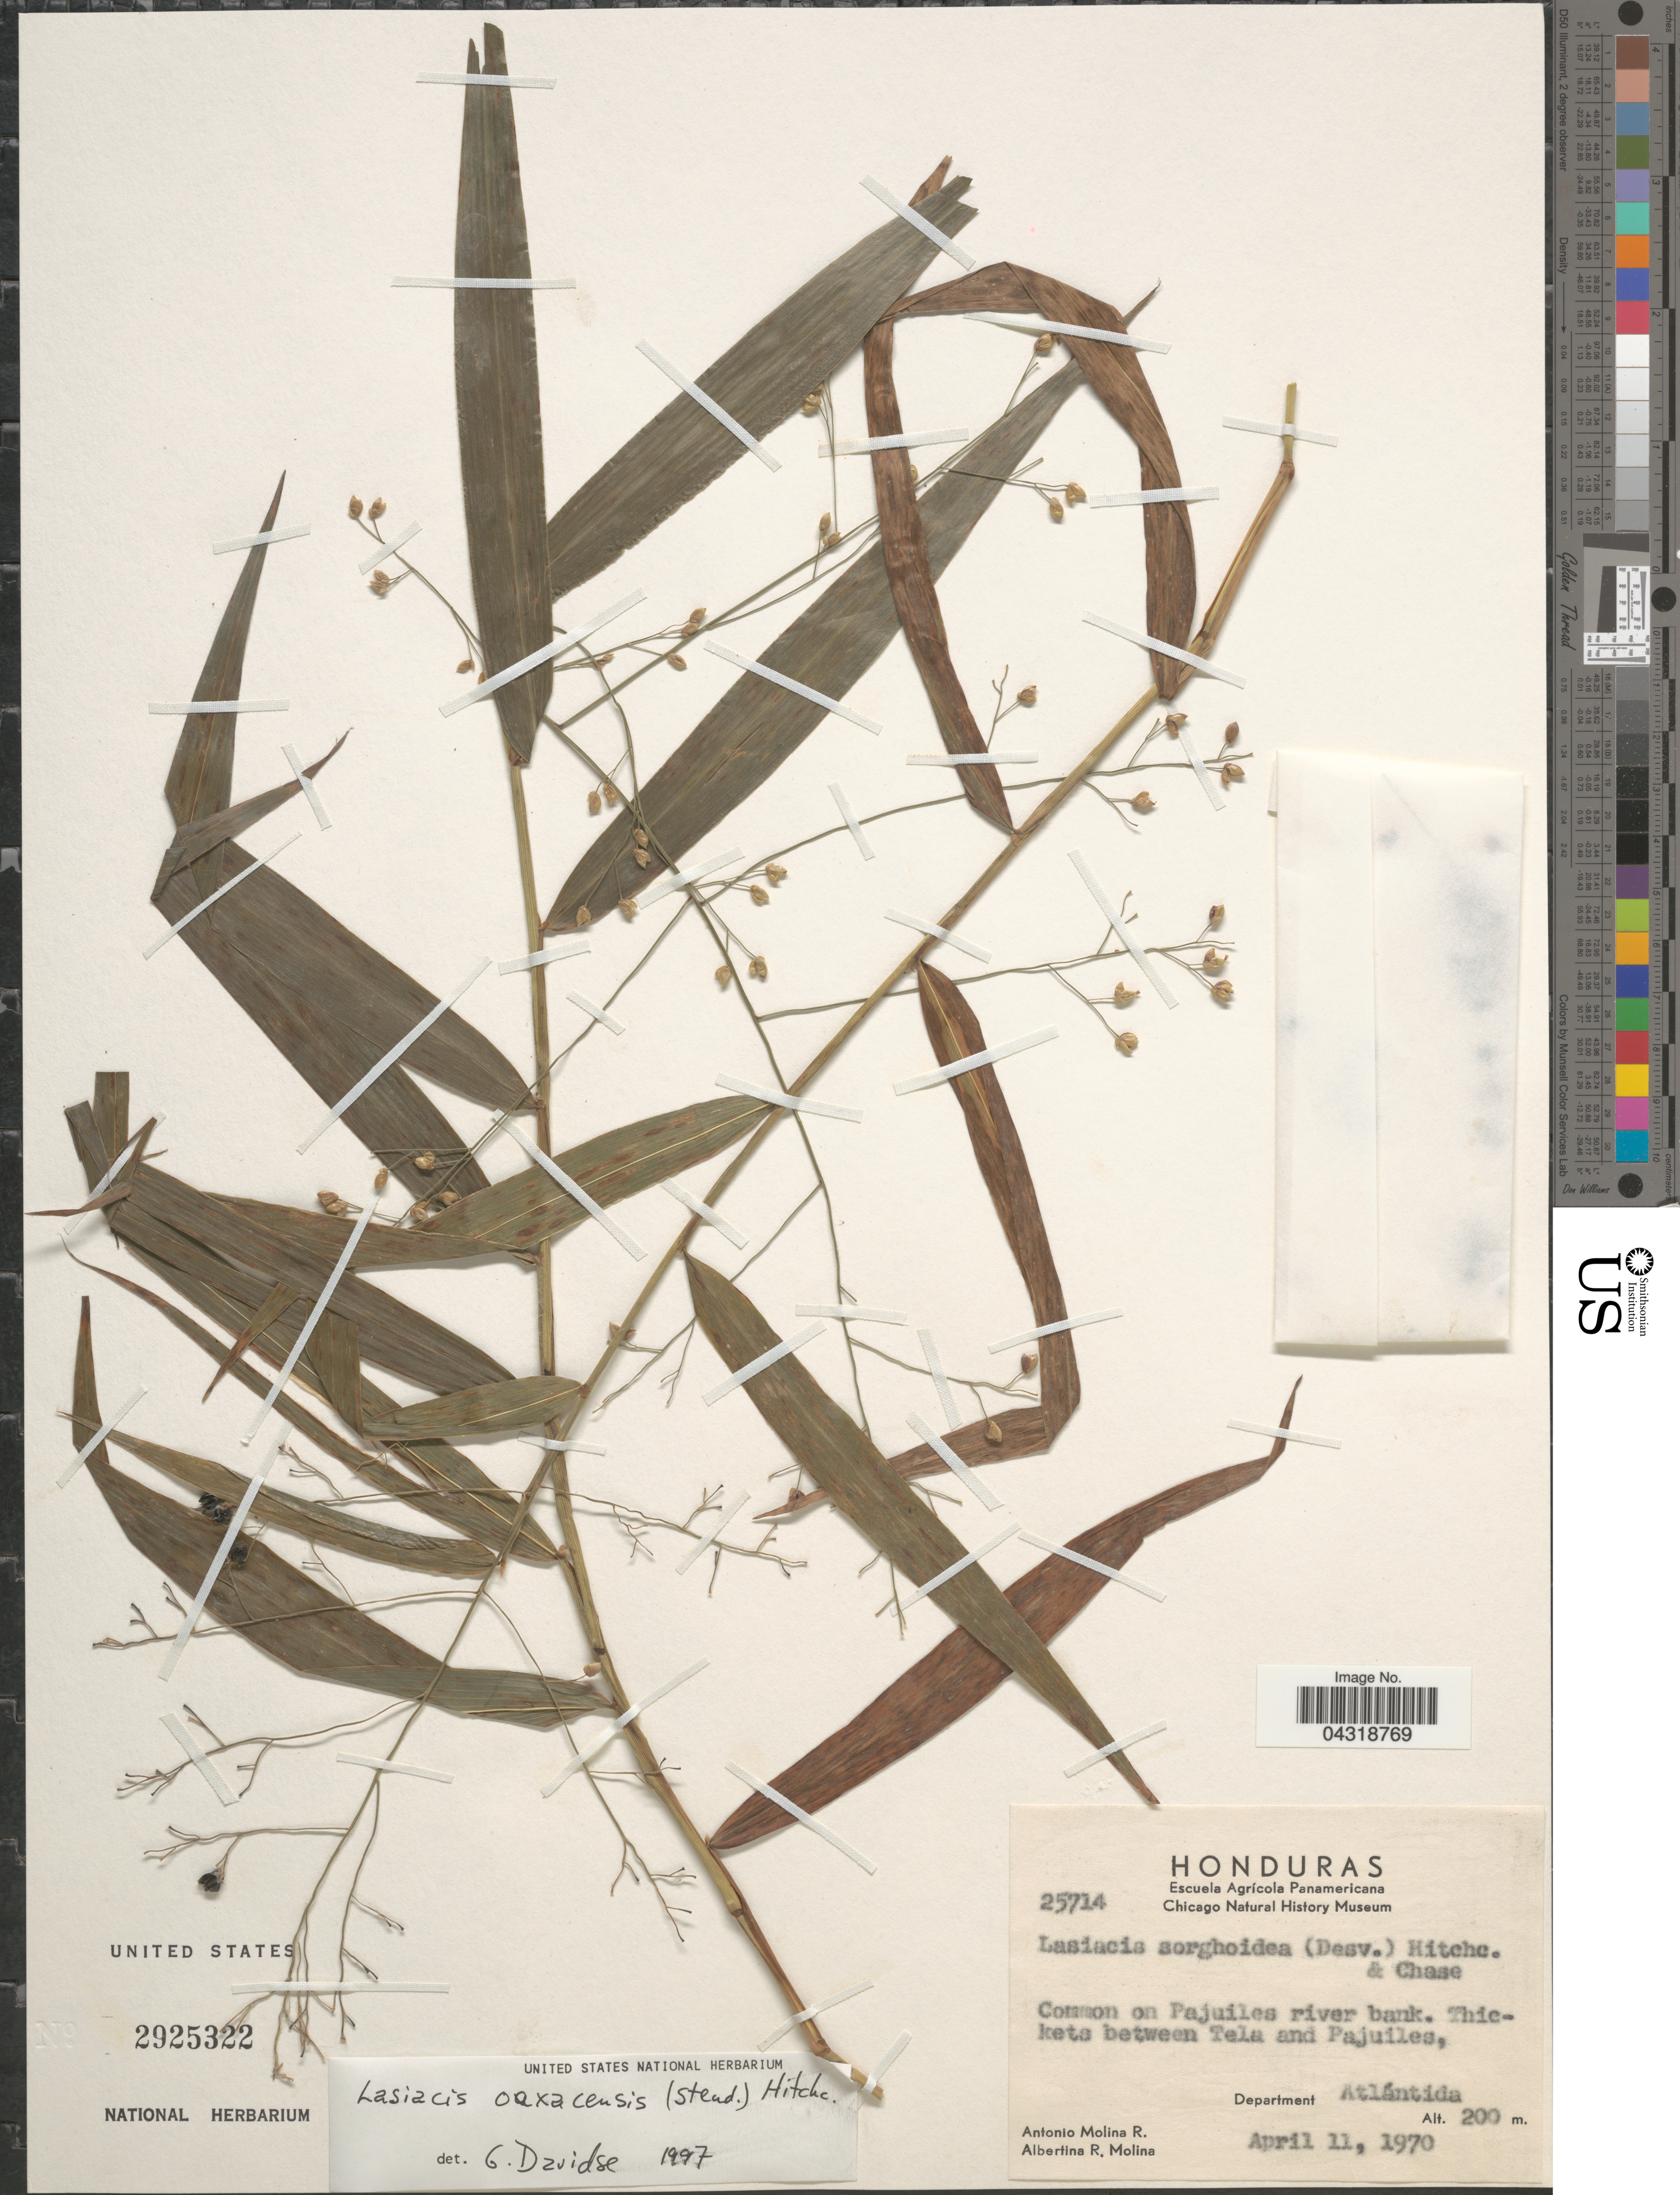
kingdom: Plantae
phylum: Tracheophyta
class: Liliopsida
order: Poales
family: Poaceae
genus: Lasiacis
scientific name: Lasiacis oaxacensis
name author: (Steud.) Hitchc.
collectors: A. Molina R. & A. R. Molina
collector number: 25714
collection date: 1970-04-11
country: Honduras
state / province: Atlantida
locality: Common on Pajuiles river bank. Thickets between Tela and Pajuiles, Department Atlántida.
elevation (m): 200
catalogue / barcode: US 2925322